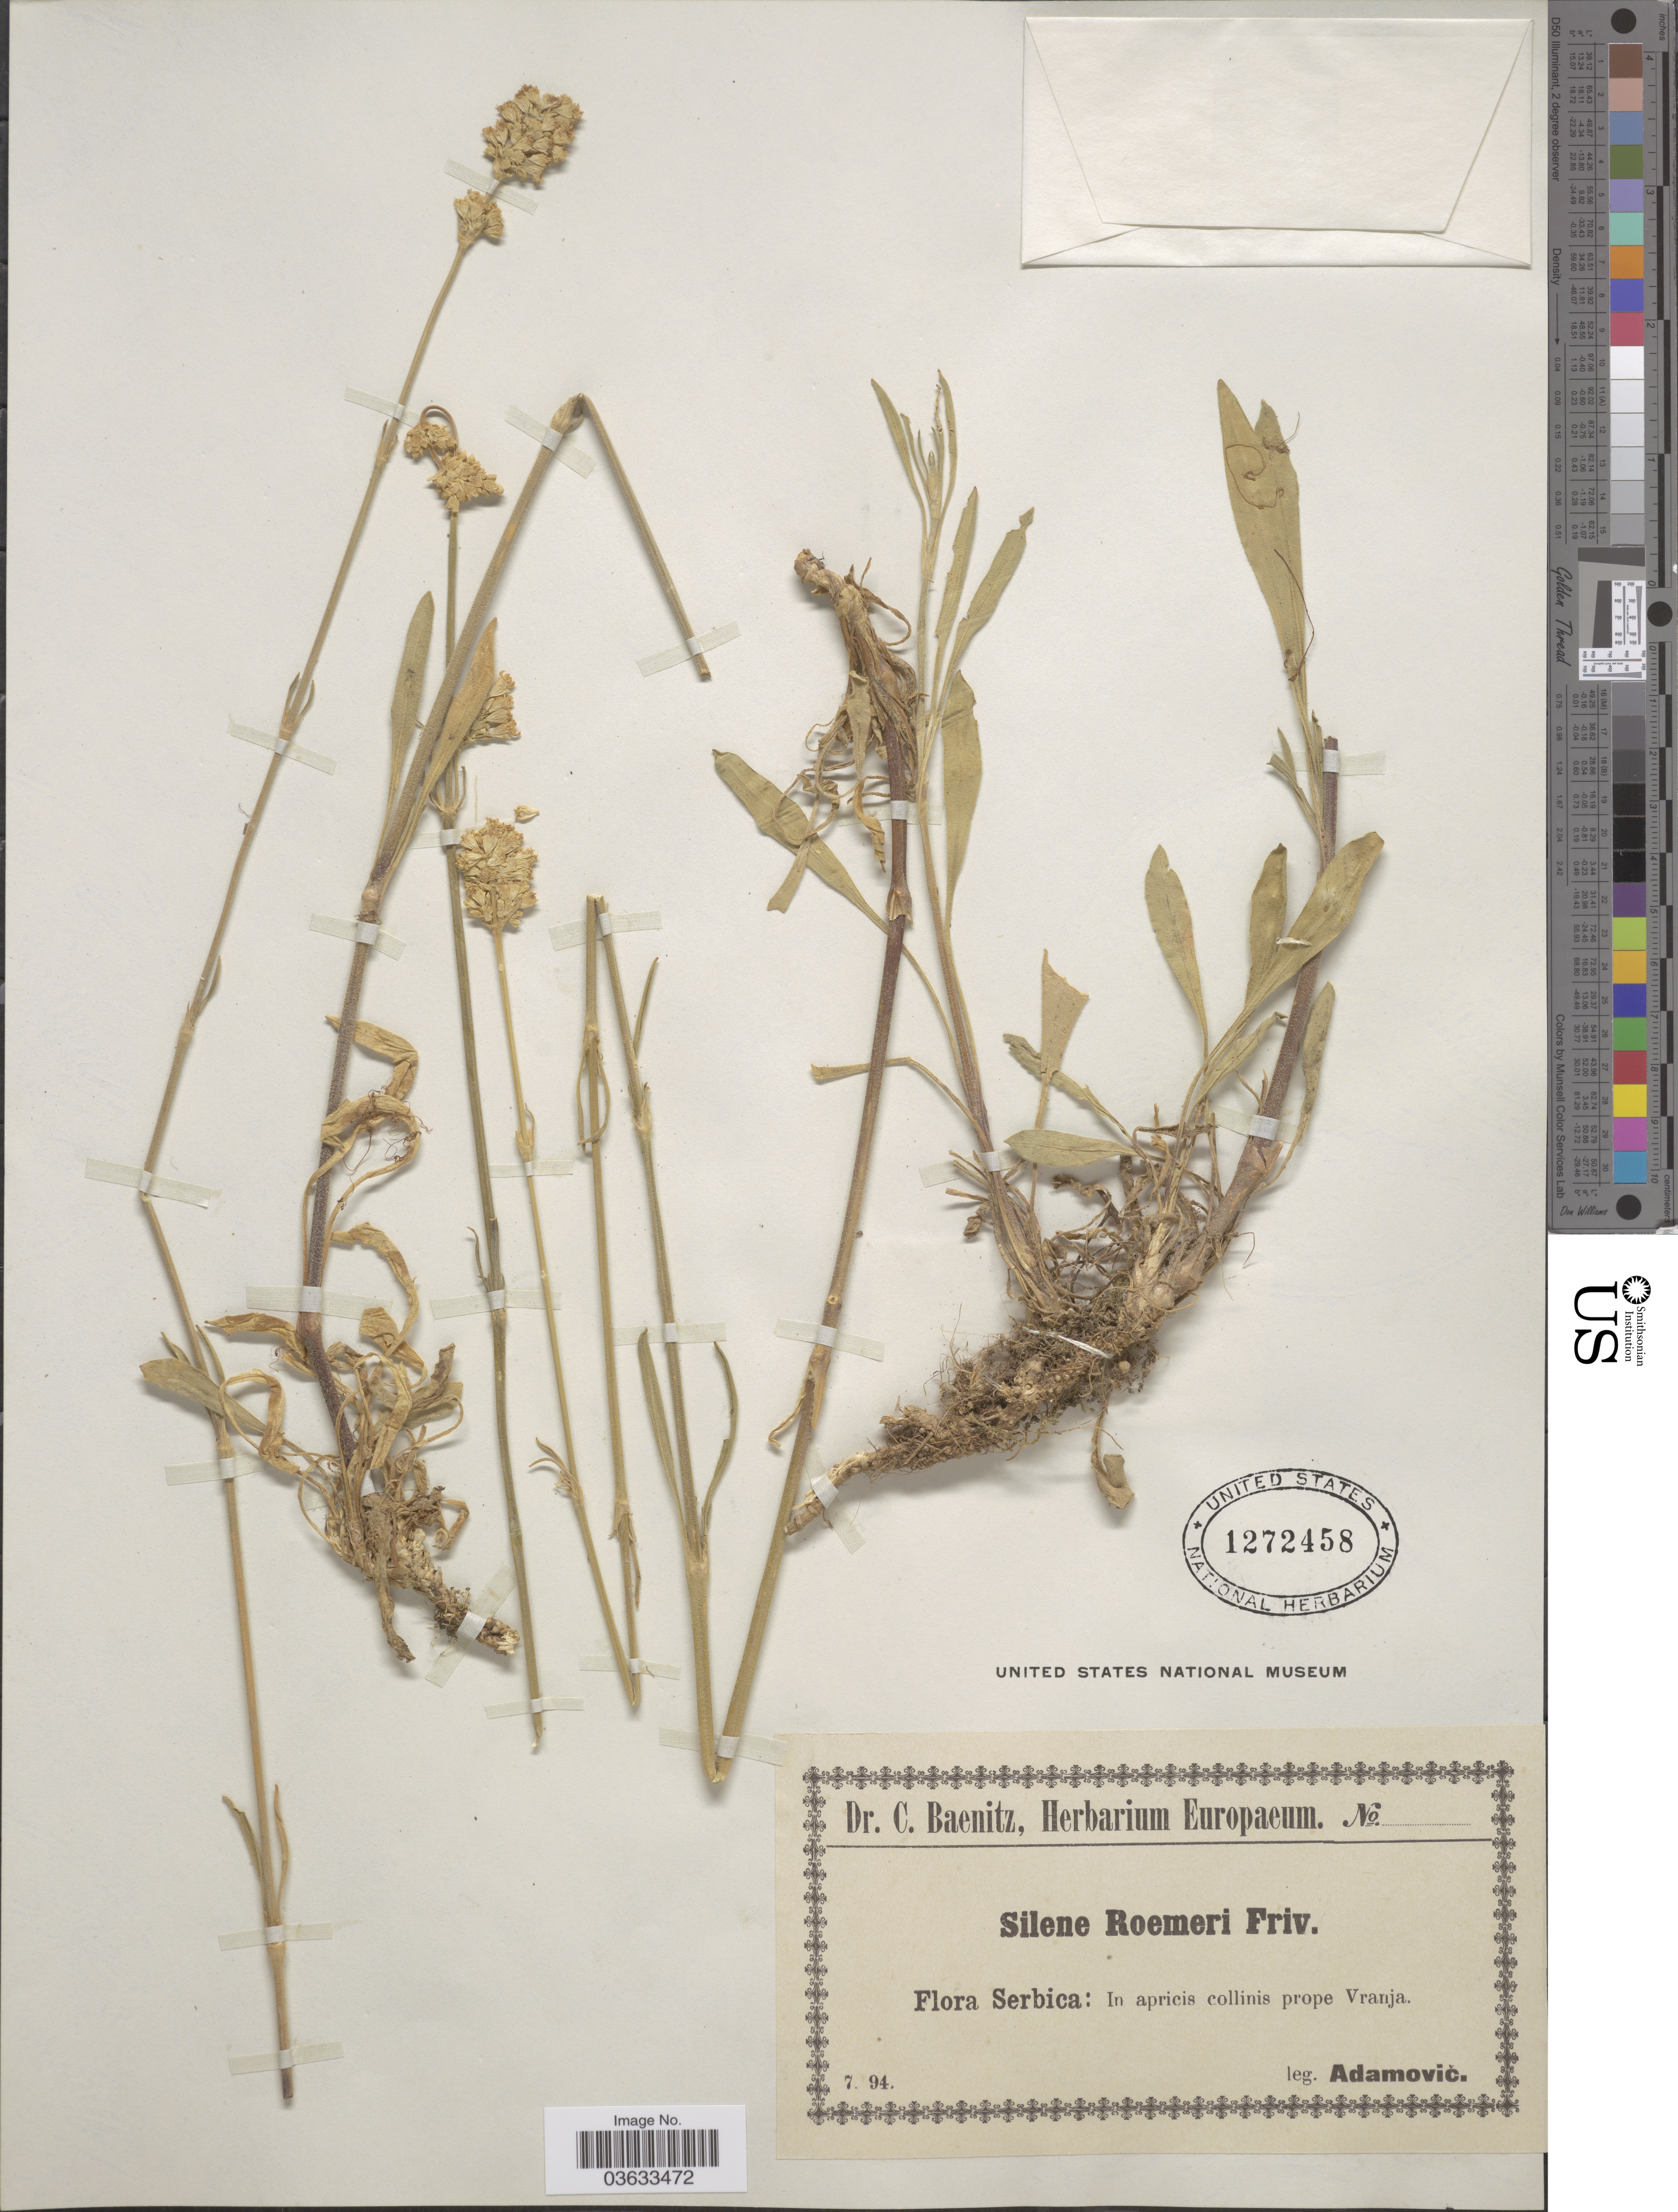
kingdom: Plantae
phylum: Tracheophyta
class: Magnoliopsida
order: Caryophyllales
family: Caryophyllaceae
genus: Silene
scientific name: Silene roemeri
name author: Friv.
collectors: Adamovic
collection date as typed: Transcribed d/m/y: /7/94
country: Serbia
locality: Serbica: In apricis collinis prope Vranja.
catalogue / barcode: US 1272458